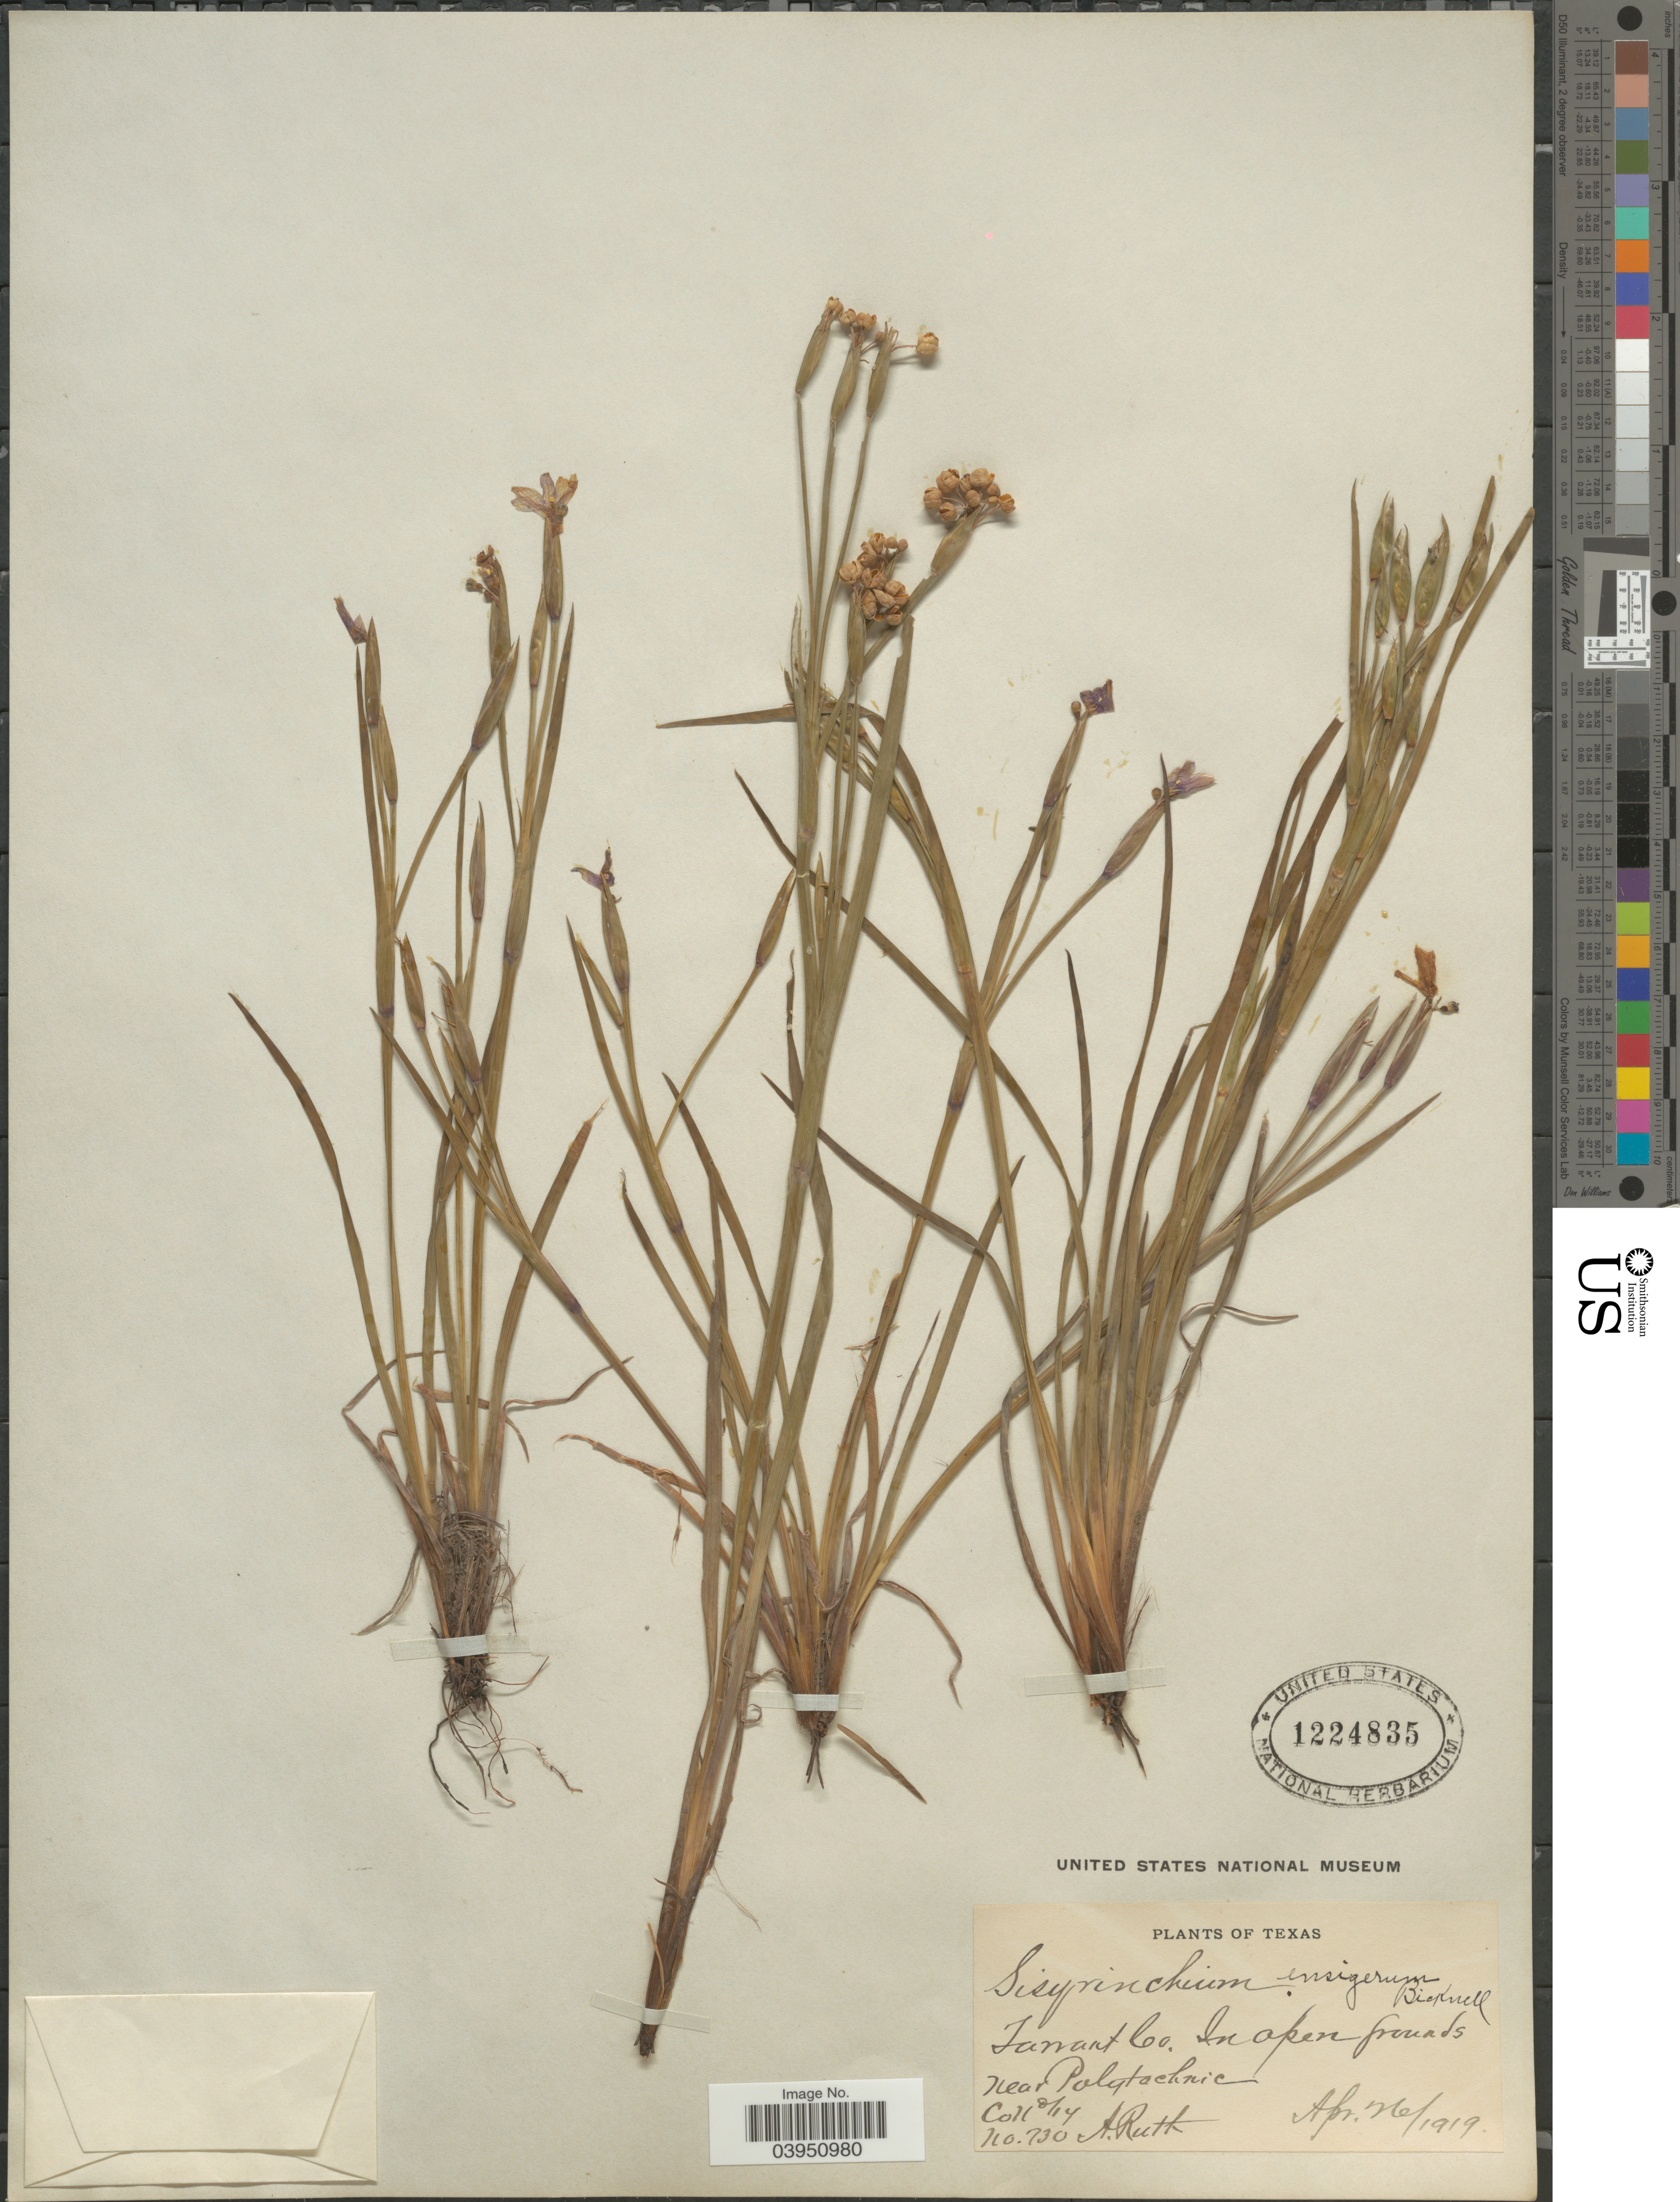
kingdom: Plantae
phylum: Tracheophyta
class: Liliopsida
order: Asparagales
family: Iridaceae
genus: Sisyrinchium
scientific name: Sisyrinchium ensigerum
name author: E.P. Bicknell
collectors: A. Ruth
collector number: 730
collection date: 1919-04-26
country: United States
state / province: Texas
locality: Tarrant Co. Near Polytechnic.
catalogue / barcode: US 1224835